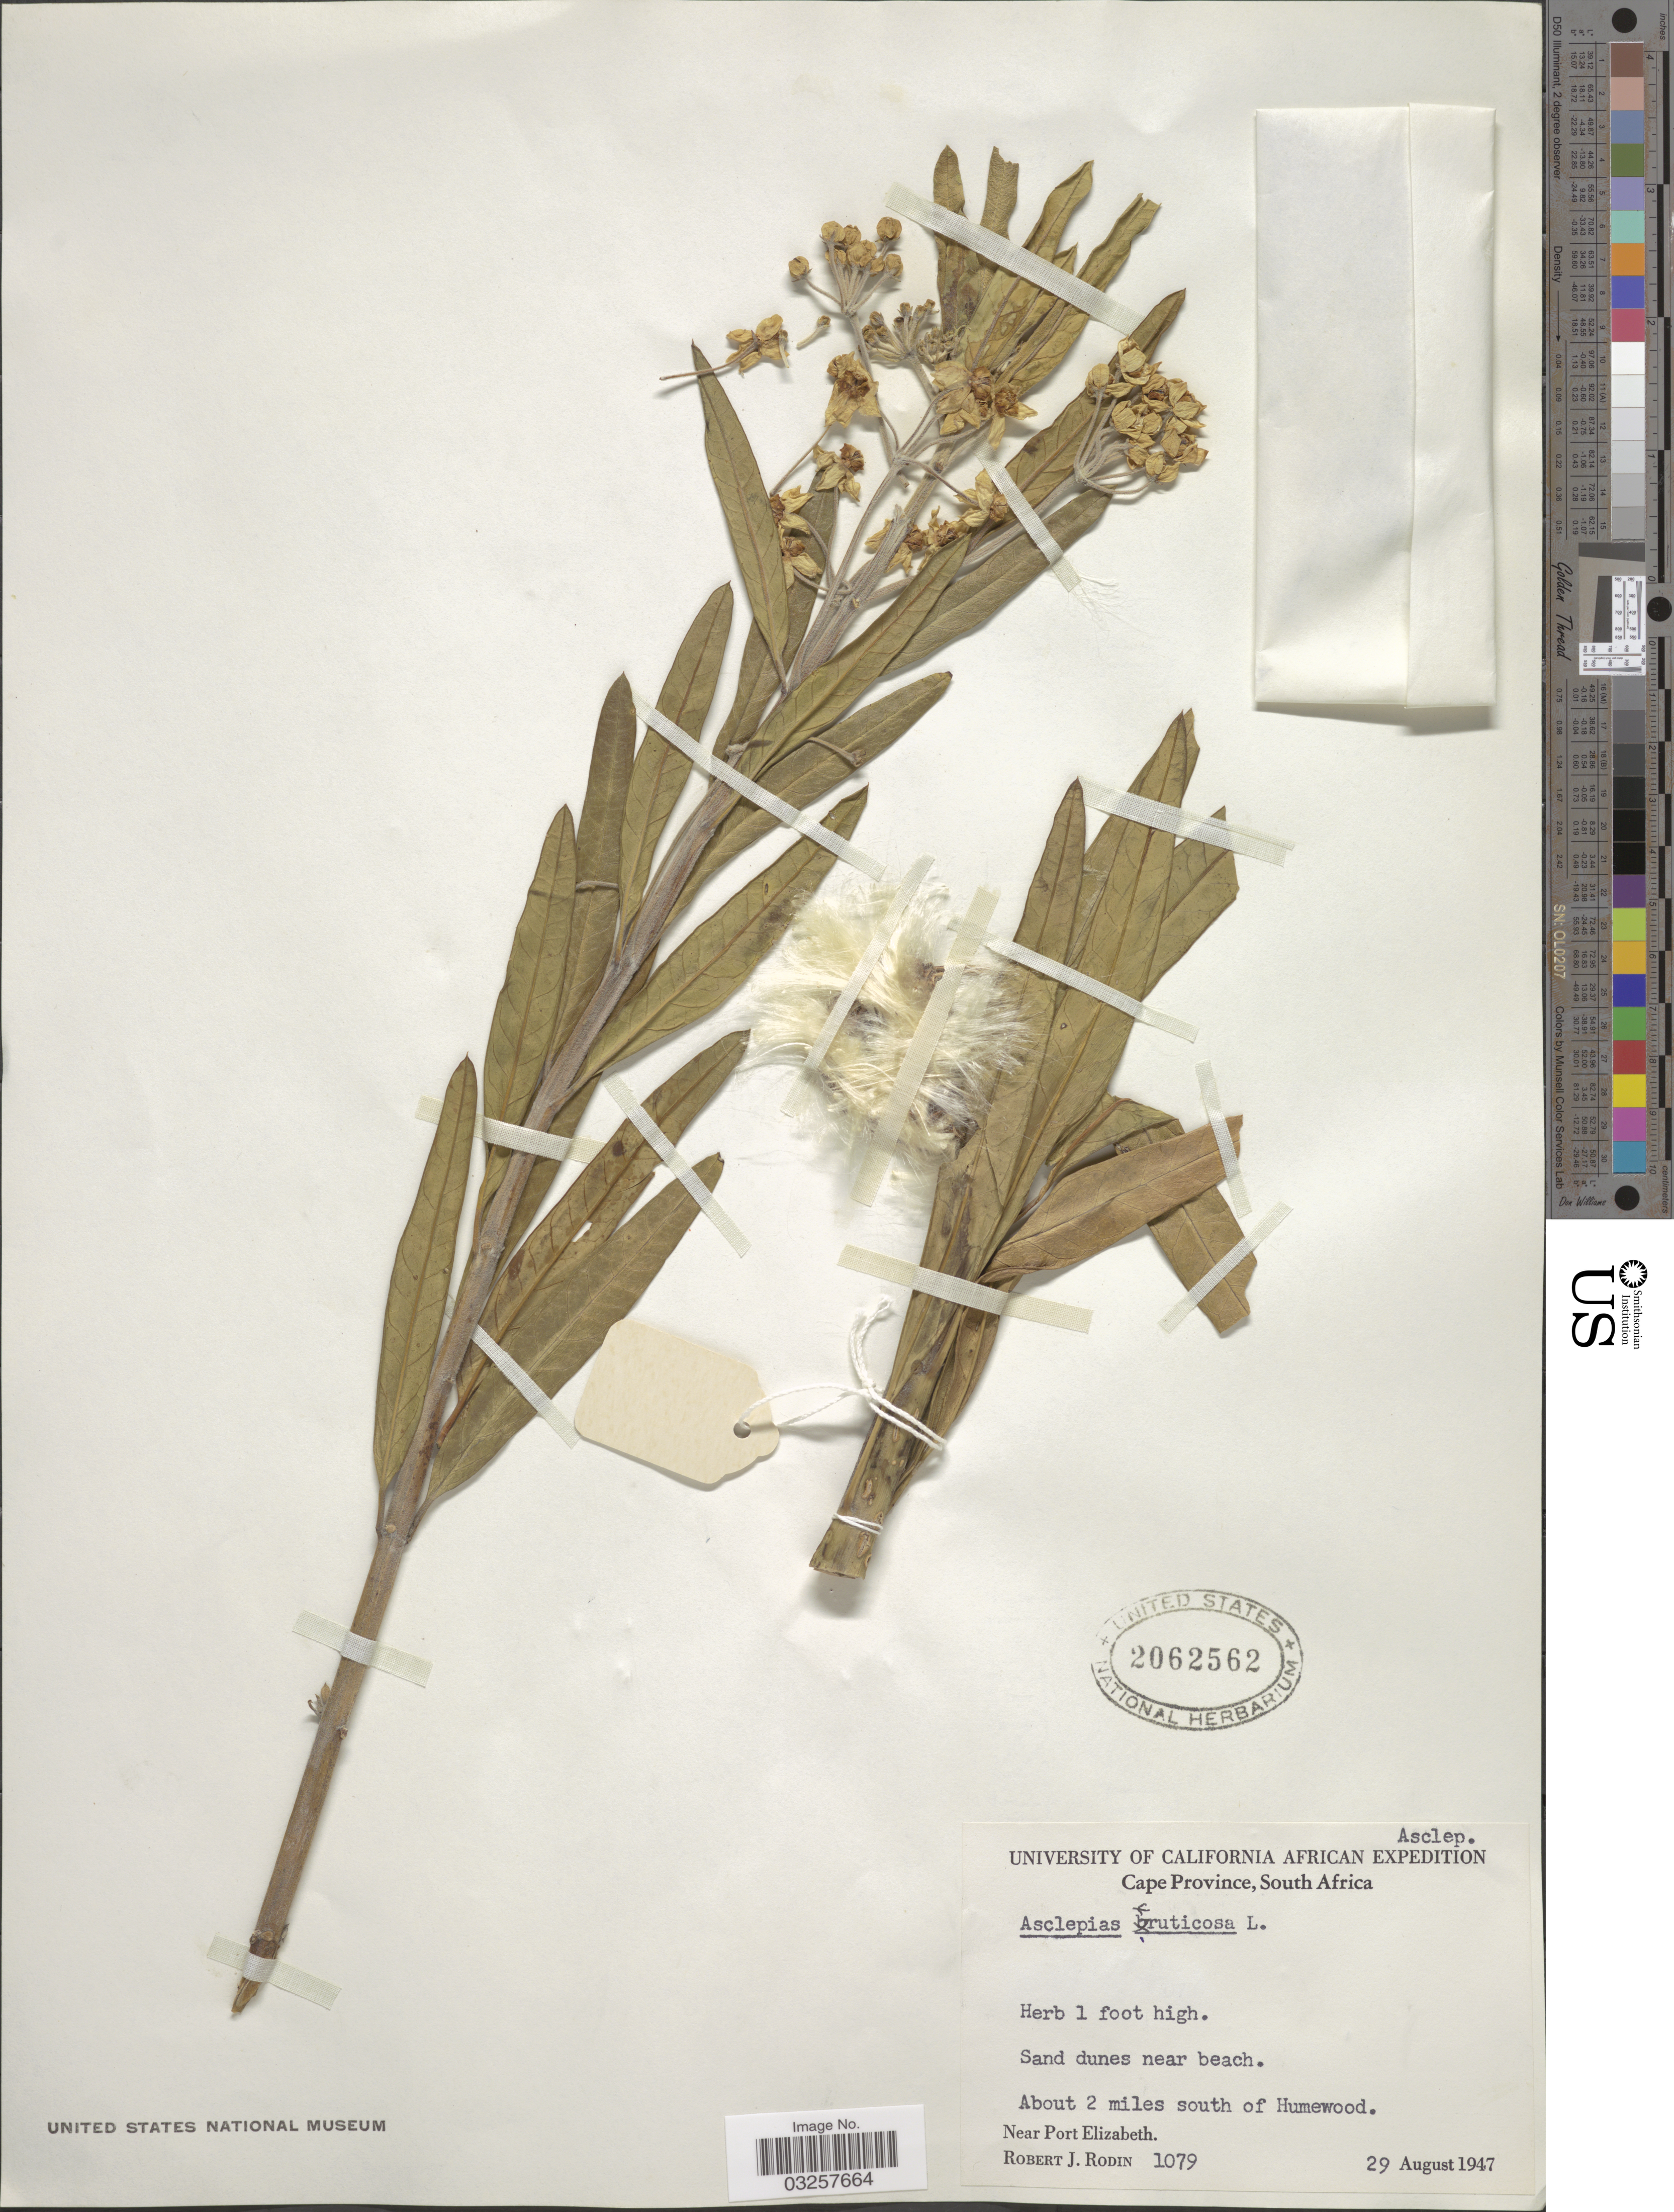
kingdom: Plantae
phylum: Tracheophyta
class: Magnoliopsida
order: Gentianales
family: Apocynaceae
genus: Asclepias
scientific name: Asclepias fruticosa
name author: L.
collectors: R. J. Rodin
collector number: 1079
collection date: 1947-08-29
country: South Africa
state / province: Eastern Cape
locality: About 2 miles south of Humewood. Near Port Elizabeth.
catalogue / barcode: US 2062562